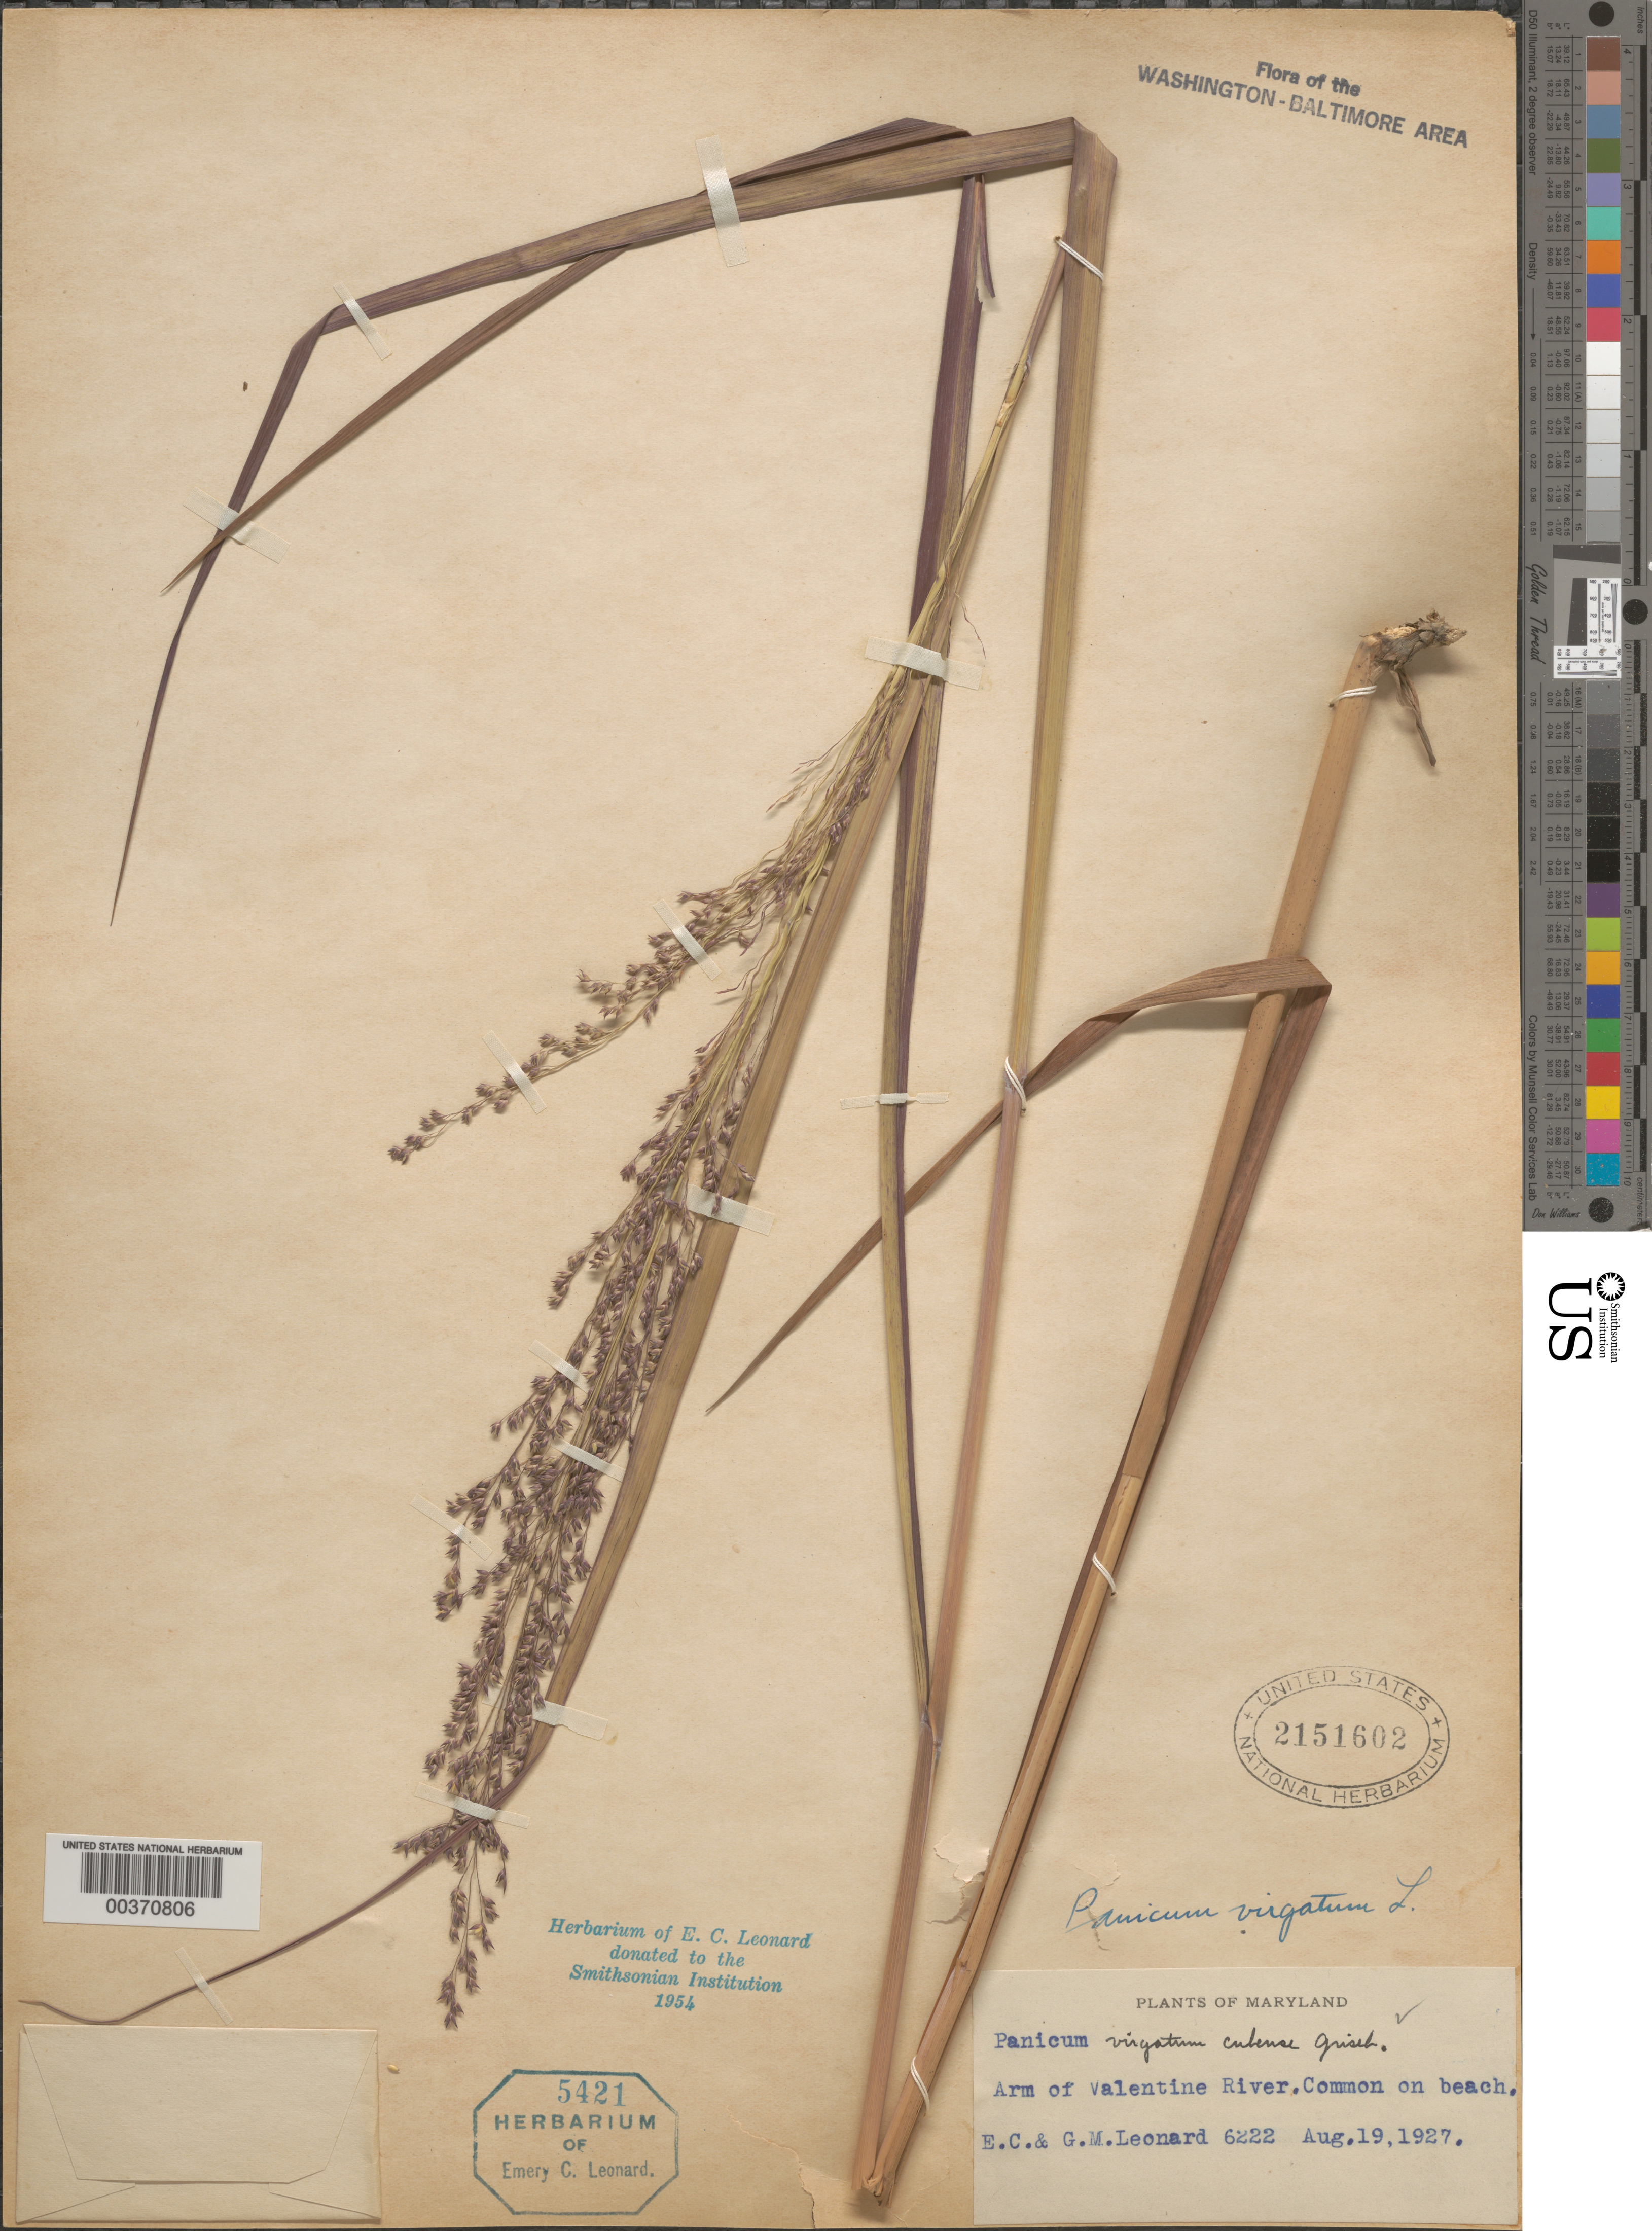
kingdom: Plantae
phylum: Tracheophyta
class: Liliopsida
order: Poales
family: Poaceae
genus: Panicum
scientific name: Panicum virgatum var. cubense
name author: Griseb.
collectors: E. C. Leonard & G. M. Leonard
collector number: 6222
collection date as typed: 19 Aug 1927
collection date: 1927-08-19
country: United States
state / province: Maryland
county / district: Anne Arundel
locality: Arm of Valentine River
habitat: Beach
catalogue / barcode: US 2151602